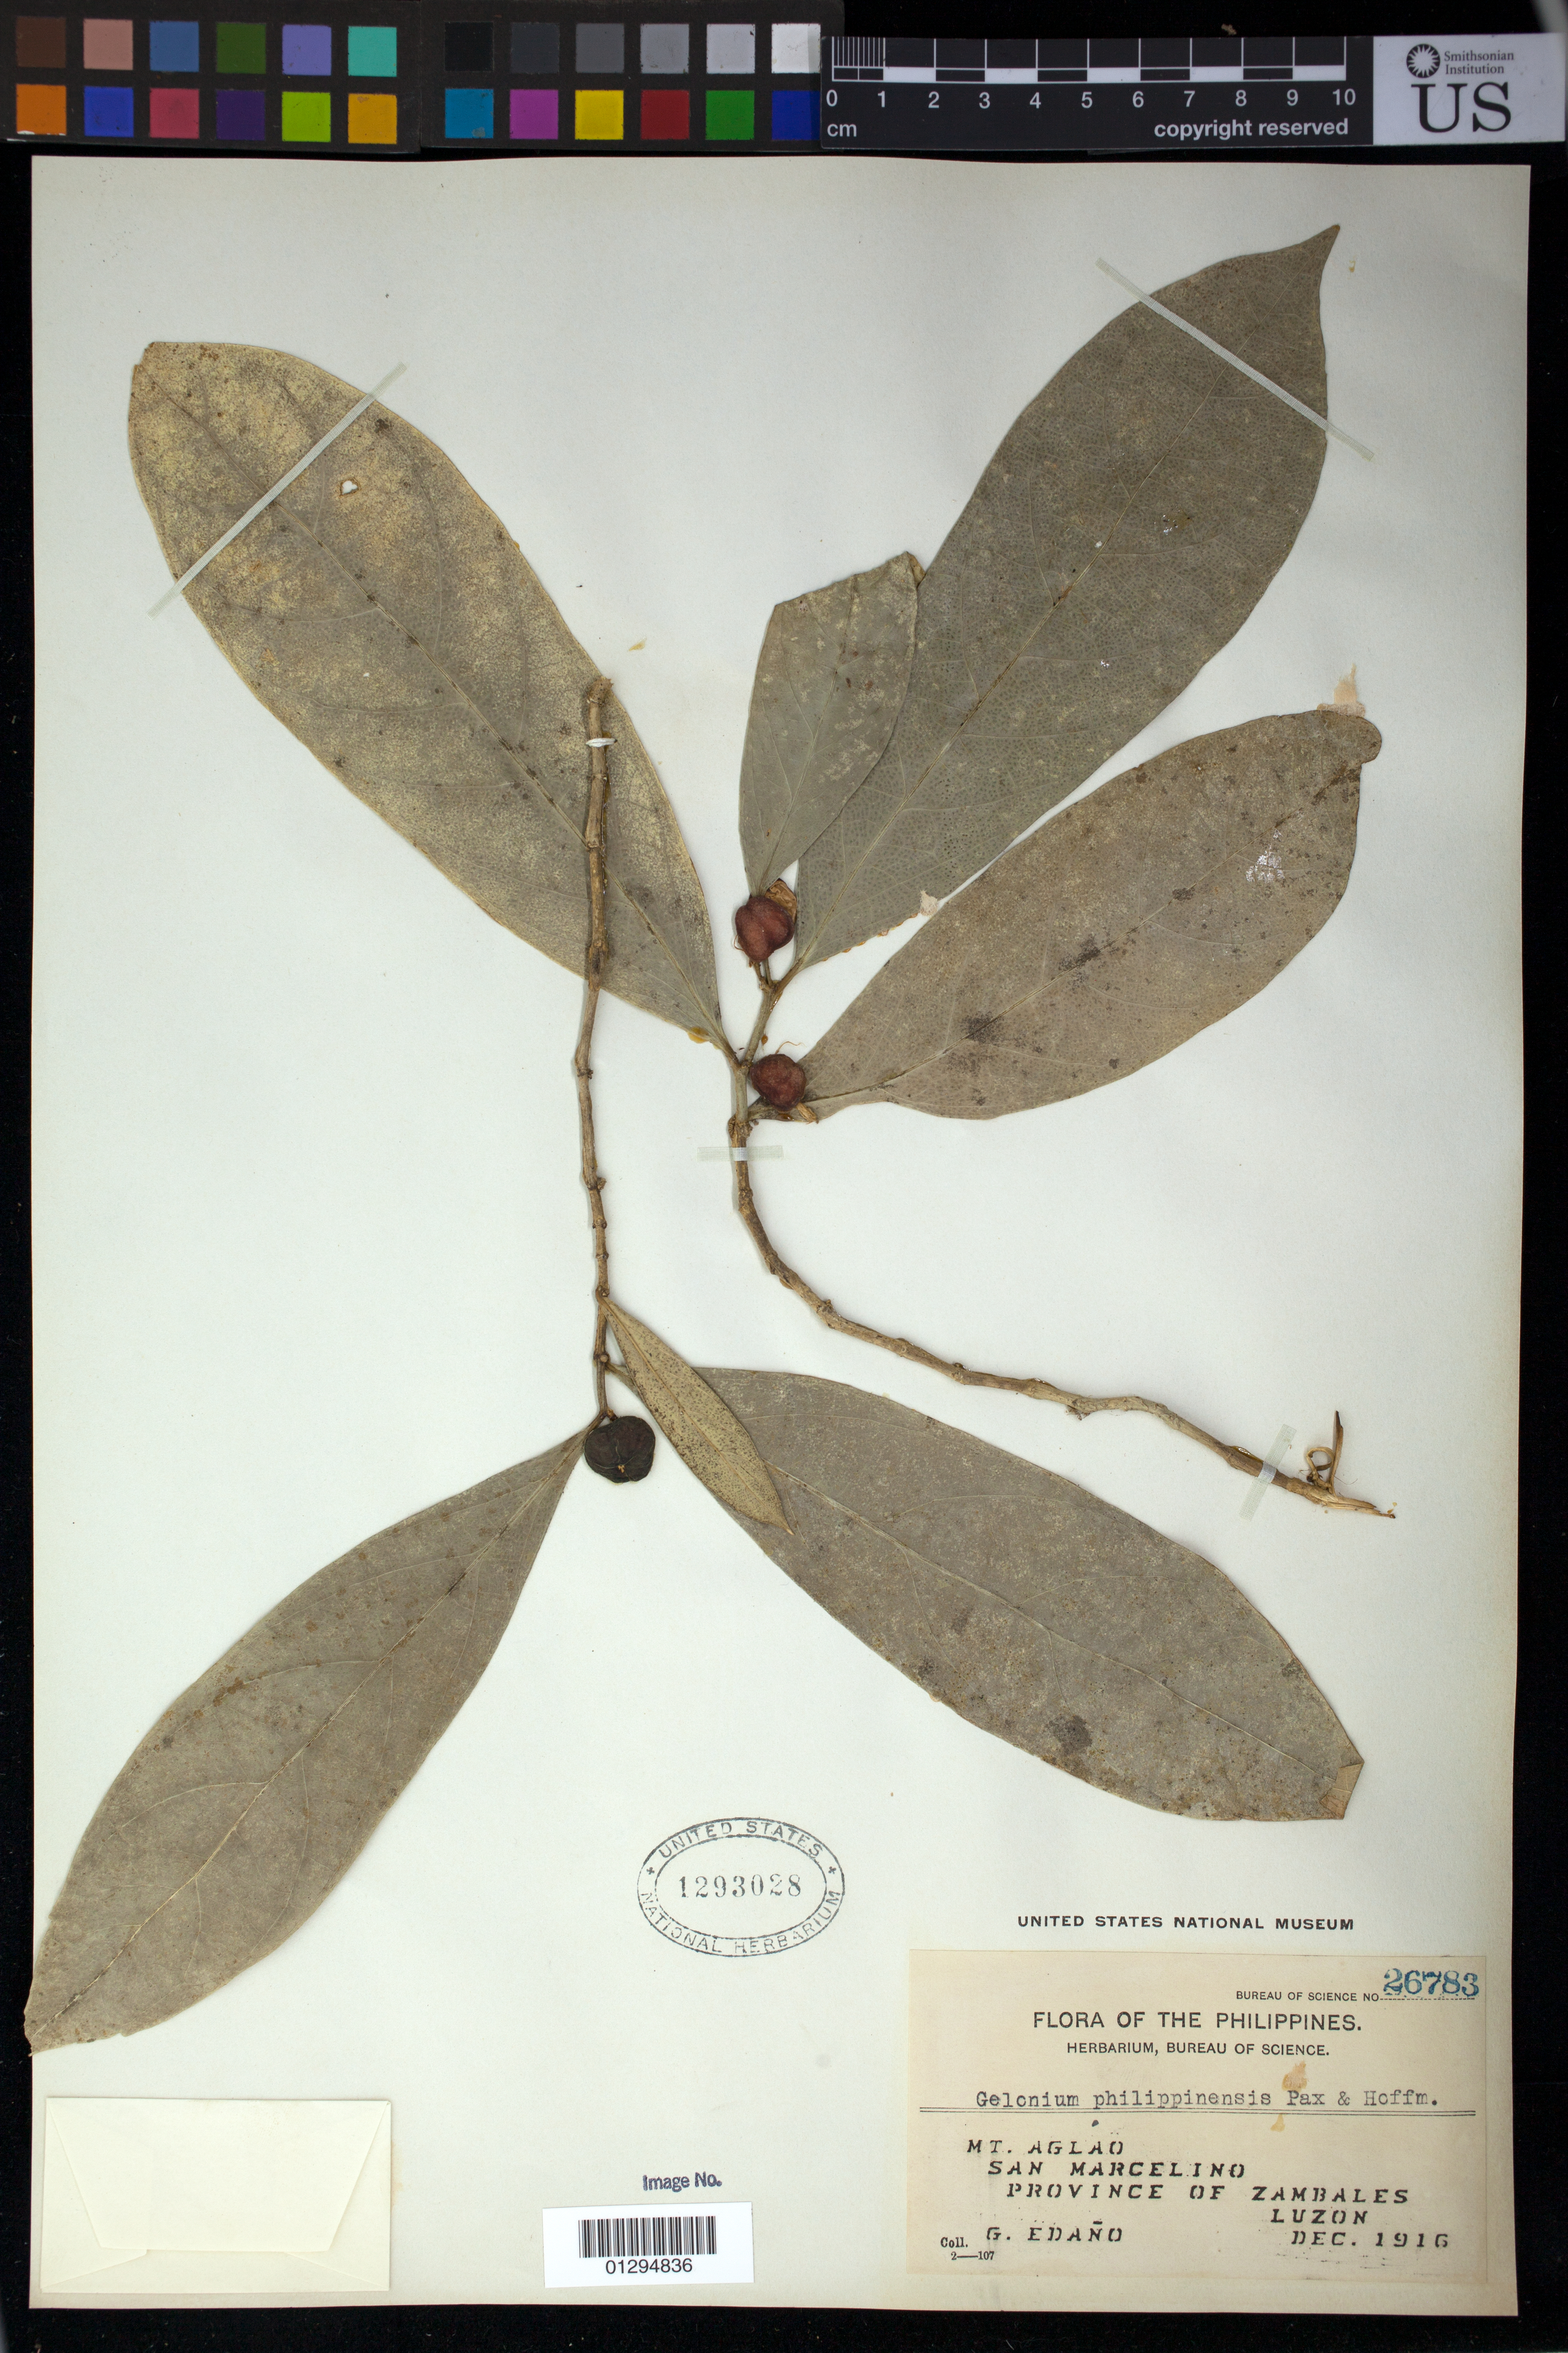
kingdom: Plantae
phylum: Tracheophyta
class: Magnoliopsida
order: Malpighiales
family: Euphorbiaceae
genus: Suregada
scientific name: Suregada philippinensis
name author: (Pax & K. Hoffm.) Croizat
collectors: G. Edaño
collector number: Bur. Sci. 26783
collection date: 1916-12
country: Philippines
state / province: Central Luzon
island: Luzon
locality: Mount Aglao, San Marcelino, Province of Zambales, Luzon.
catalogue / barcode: US 1293028